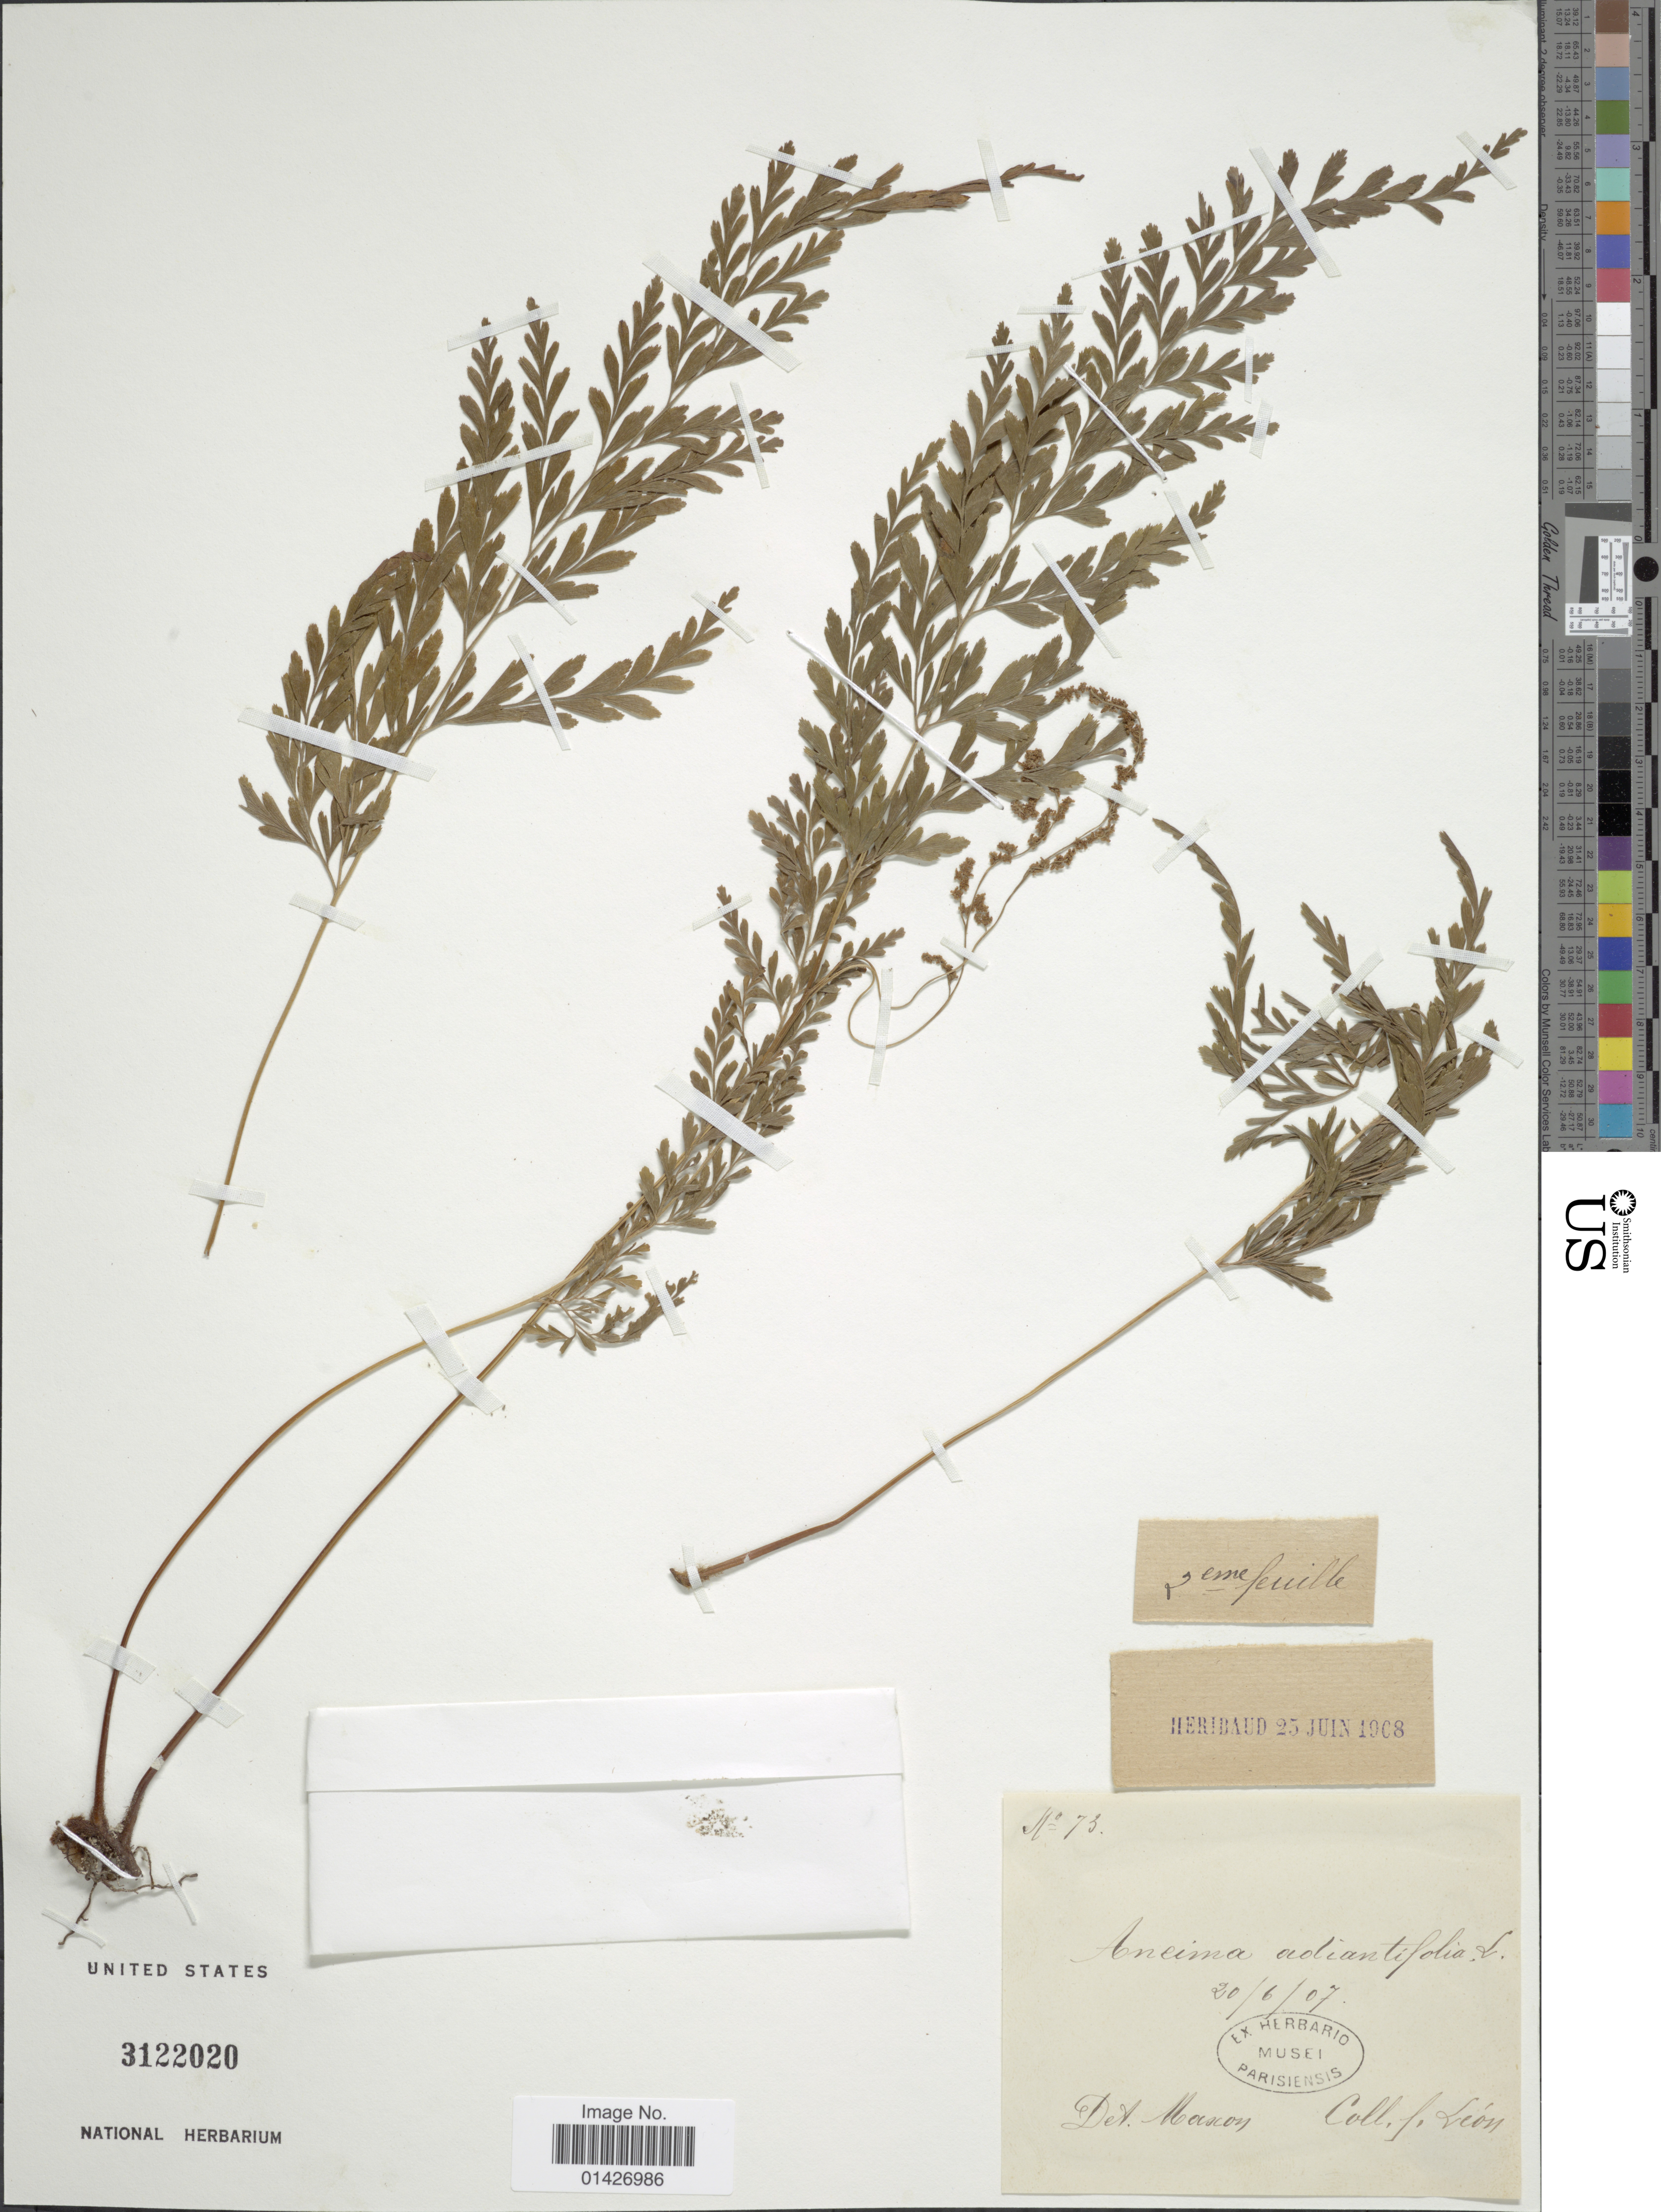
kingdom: Plantae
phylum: Tracheophyta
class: Polypodiopsida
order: Schizaeales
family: Anemiaceae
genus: Anemia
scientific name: Anemia adiantifolia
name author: (L.) Sw.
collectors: J. León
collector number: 73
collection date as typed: Transcribed d/m/y: 20/6/7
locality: Erne feuille [interpreted] [unsure placement]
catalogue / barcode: US 3122020